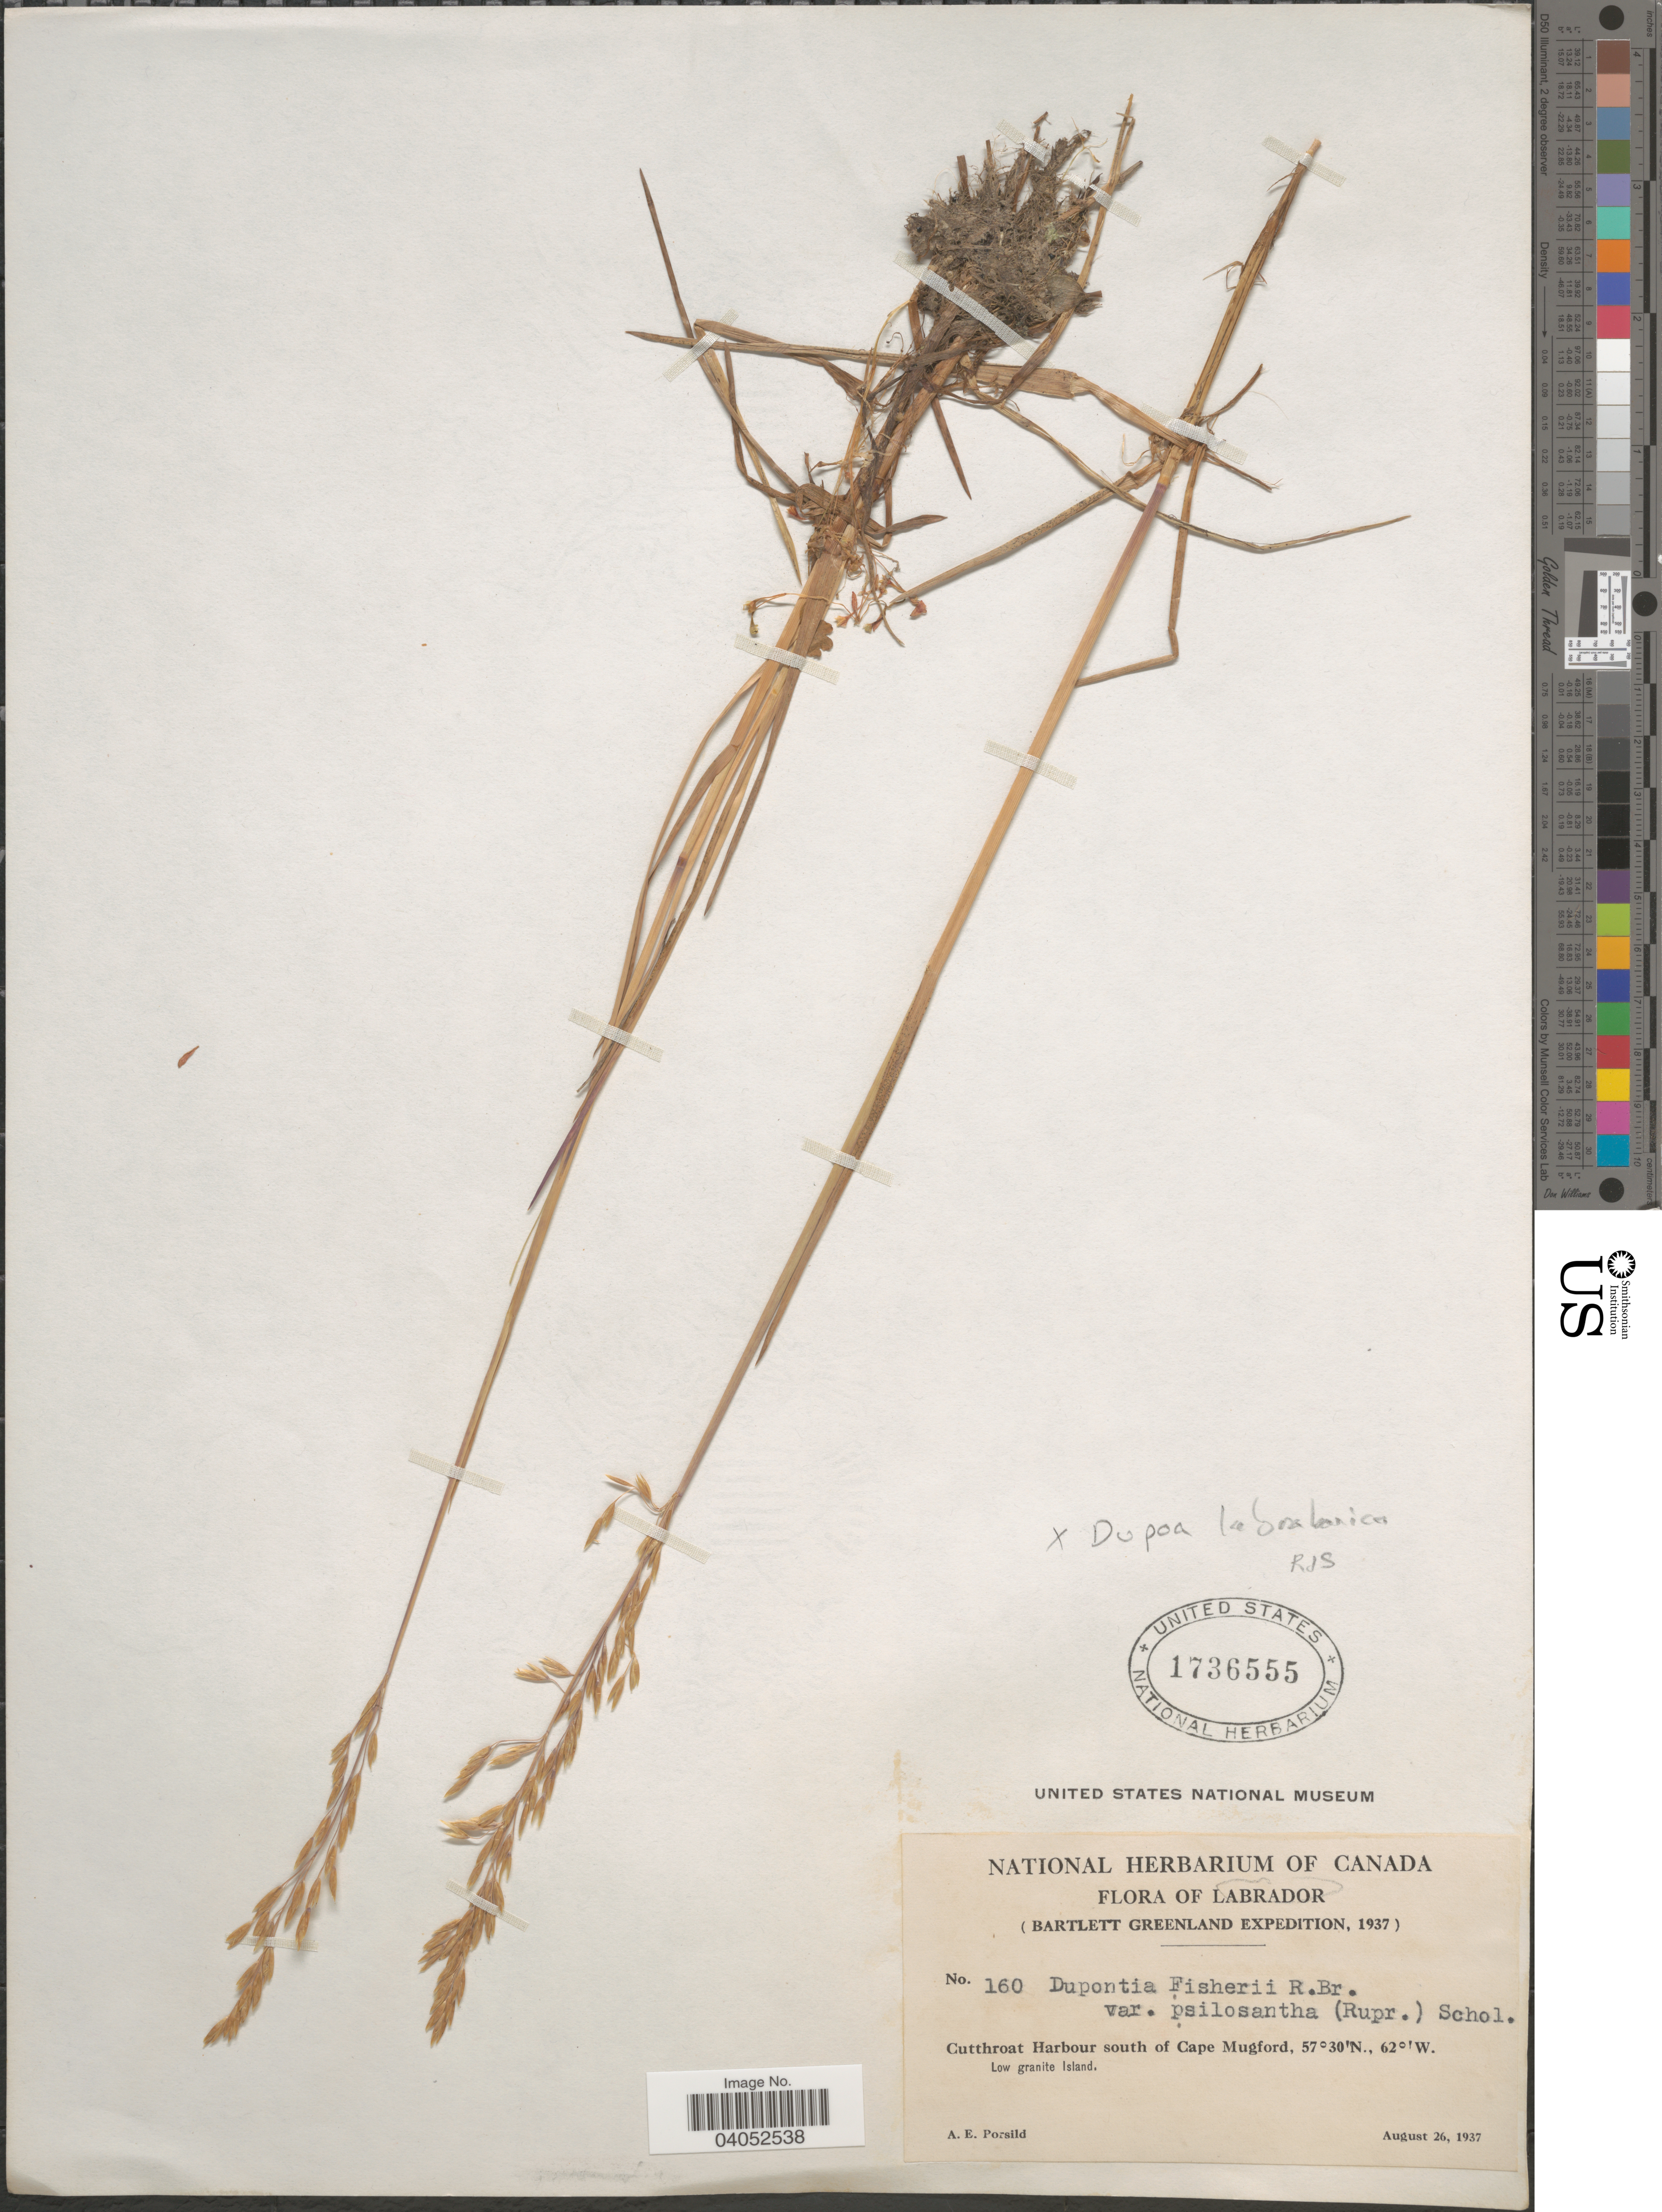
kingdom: Plantae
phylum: Tracheophyta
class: Liliopsida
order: Poales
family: Poaceae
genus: Dupontopoa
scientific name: Dupontopoa labradorica ined.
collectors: A. E. Porsild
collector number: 160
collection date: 1937-08-26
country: Canada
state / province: Newfoundland and Labrador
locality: Labrador. Cutthroat Harbour south of Cape Mugford. Low granite Island.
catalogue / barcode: US 1736555